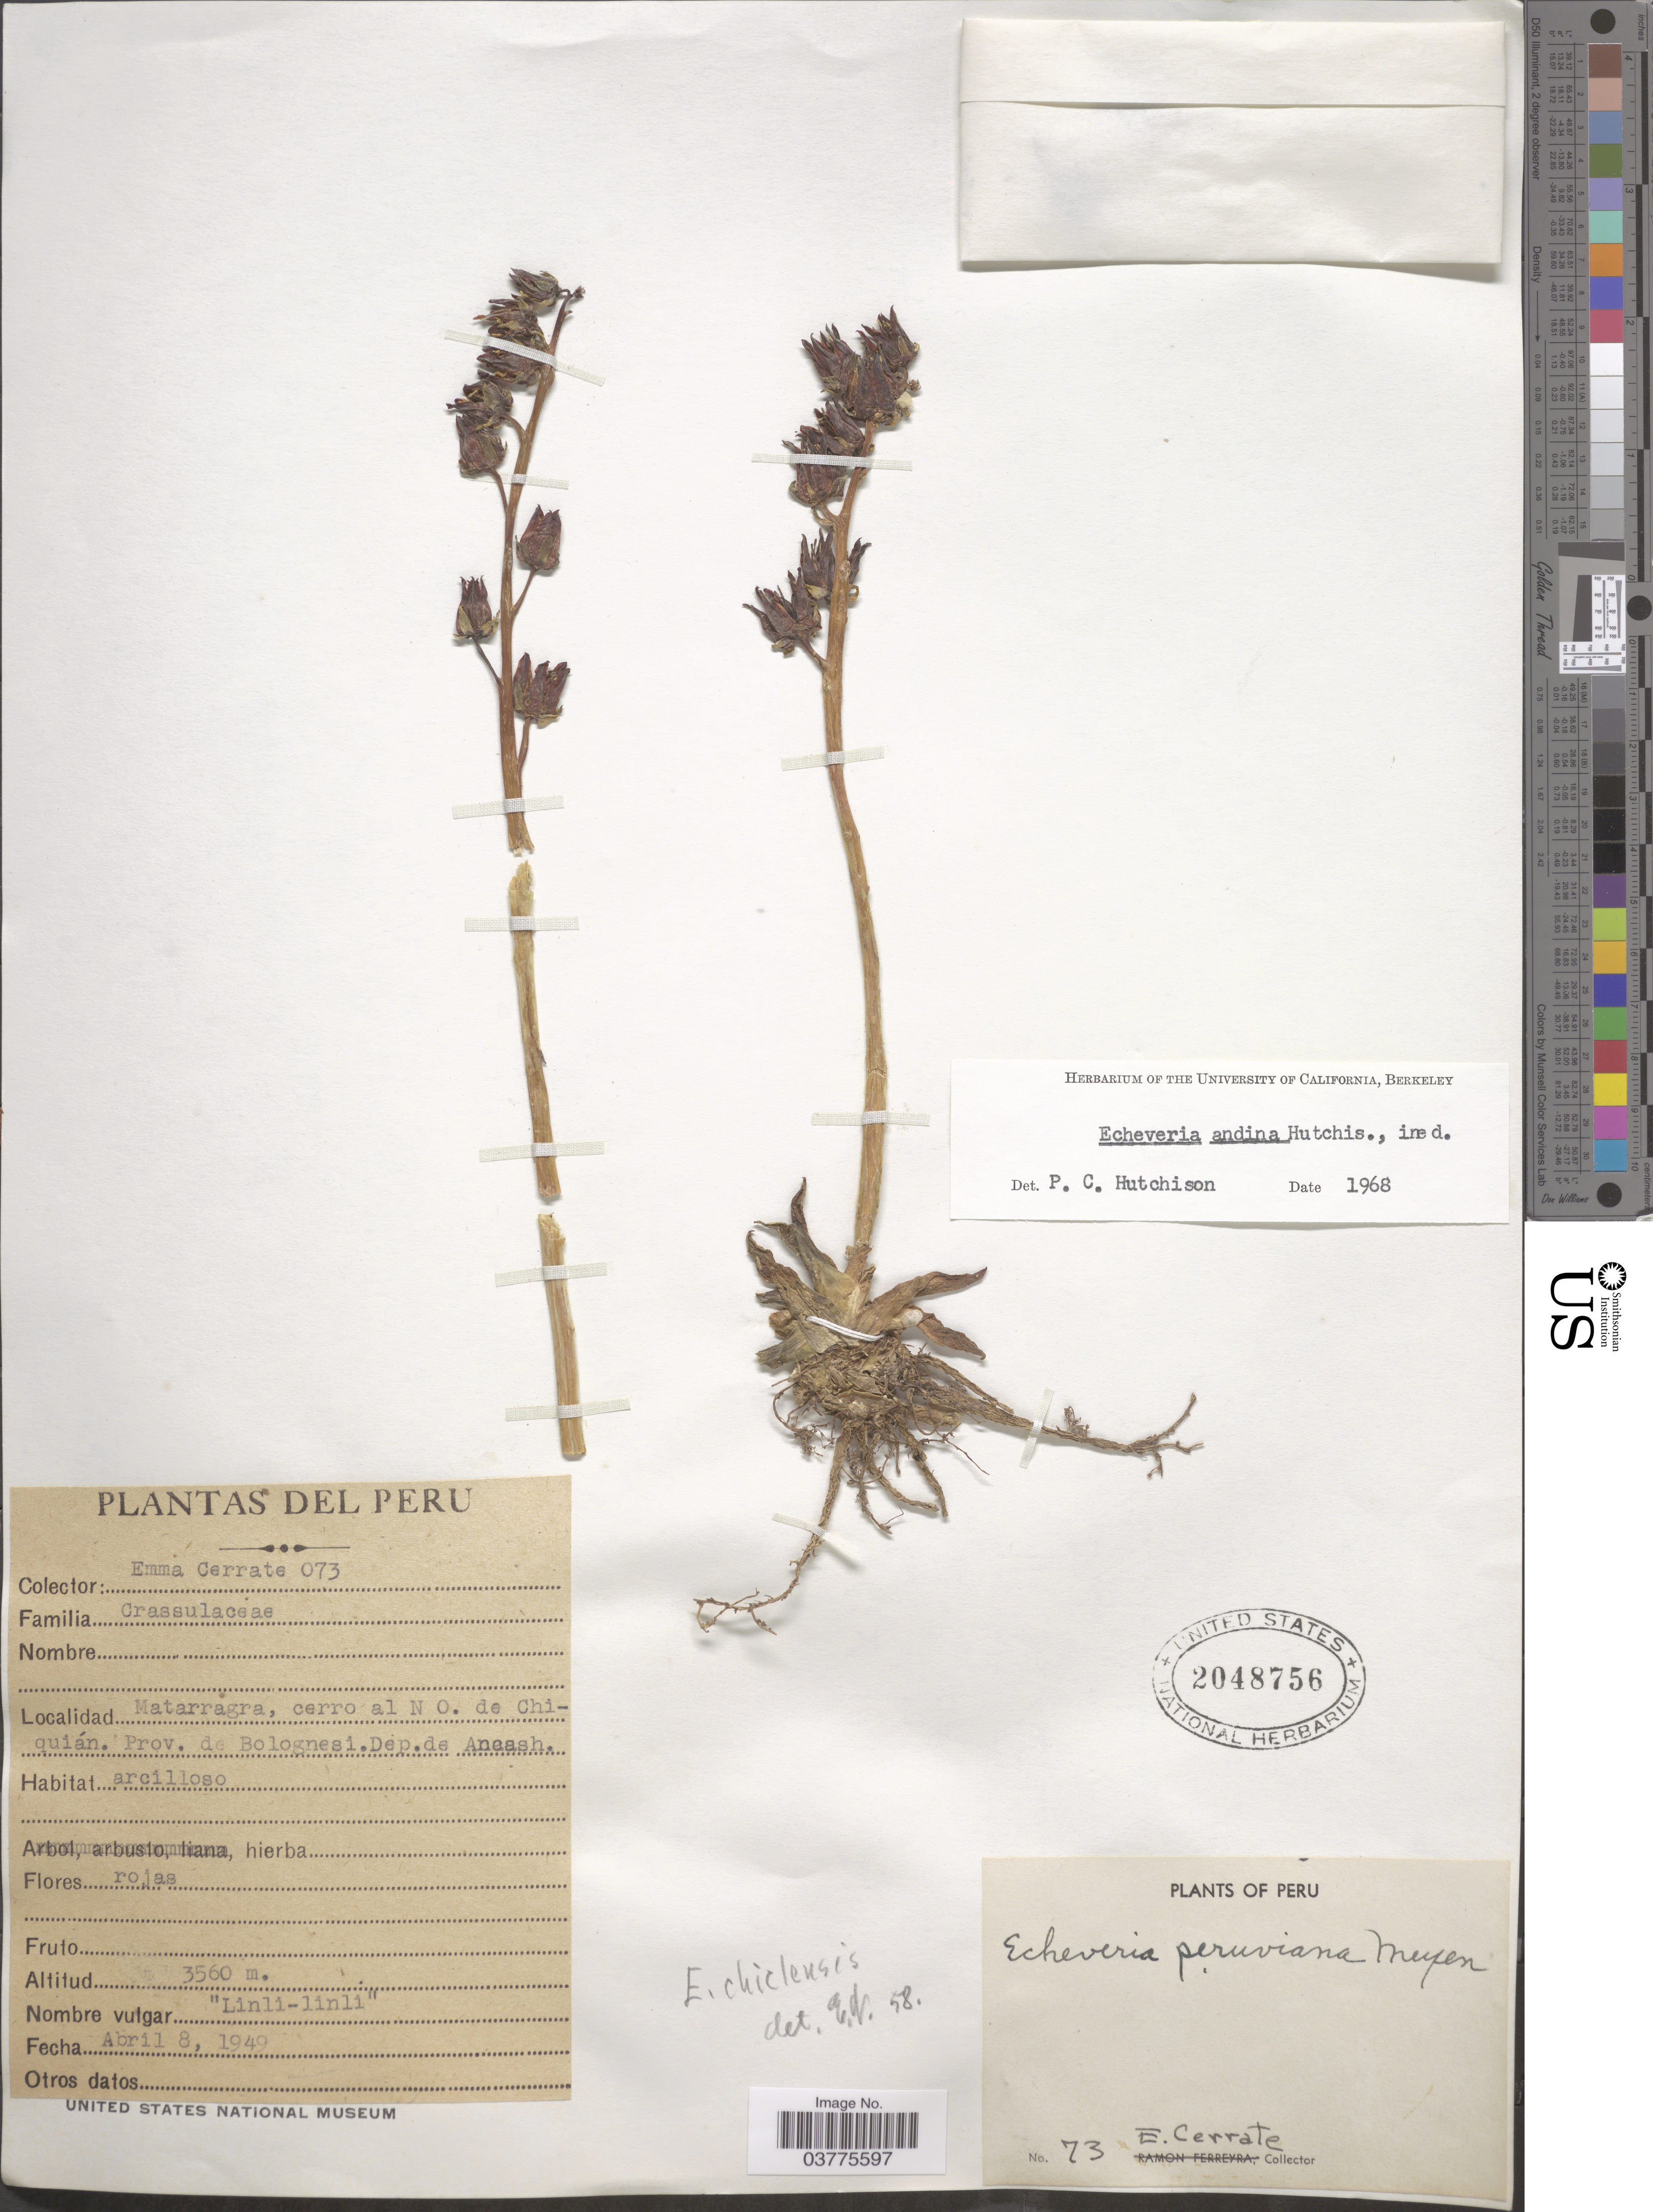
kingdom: Plantae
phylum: Tracheophyta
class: Magnoliopsida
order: Saxifragales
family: Crassulaceae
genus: Echeveria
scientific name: Echeveria cerrateana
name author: Pino & Kamm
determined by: Pino, Guillermo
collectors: E. Cerrate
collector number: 73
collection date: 1949-04-08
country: Peru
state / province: Ancash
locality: Matarragra, cerro al N O. de Chiquián. Prov. de Bolognesi. Dep. de Ancash.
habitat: arcilloso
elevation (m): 3560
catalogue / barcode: US 2048756